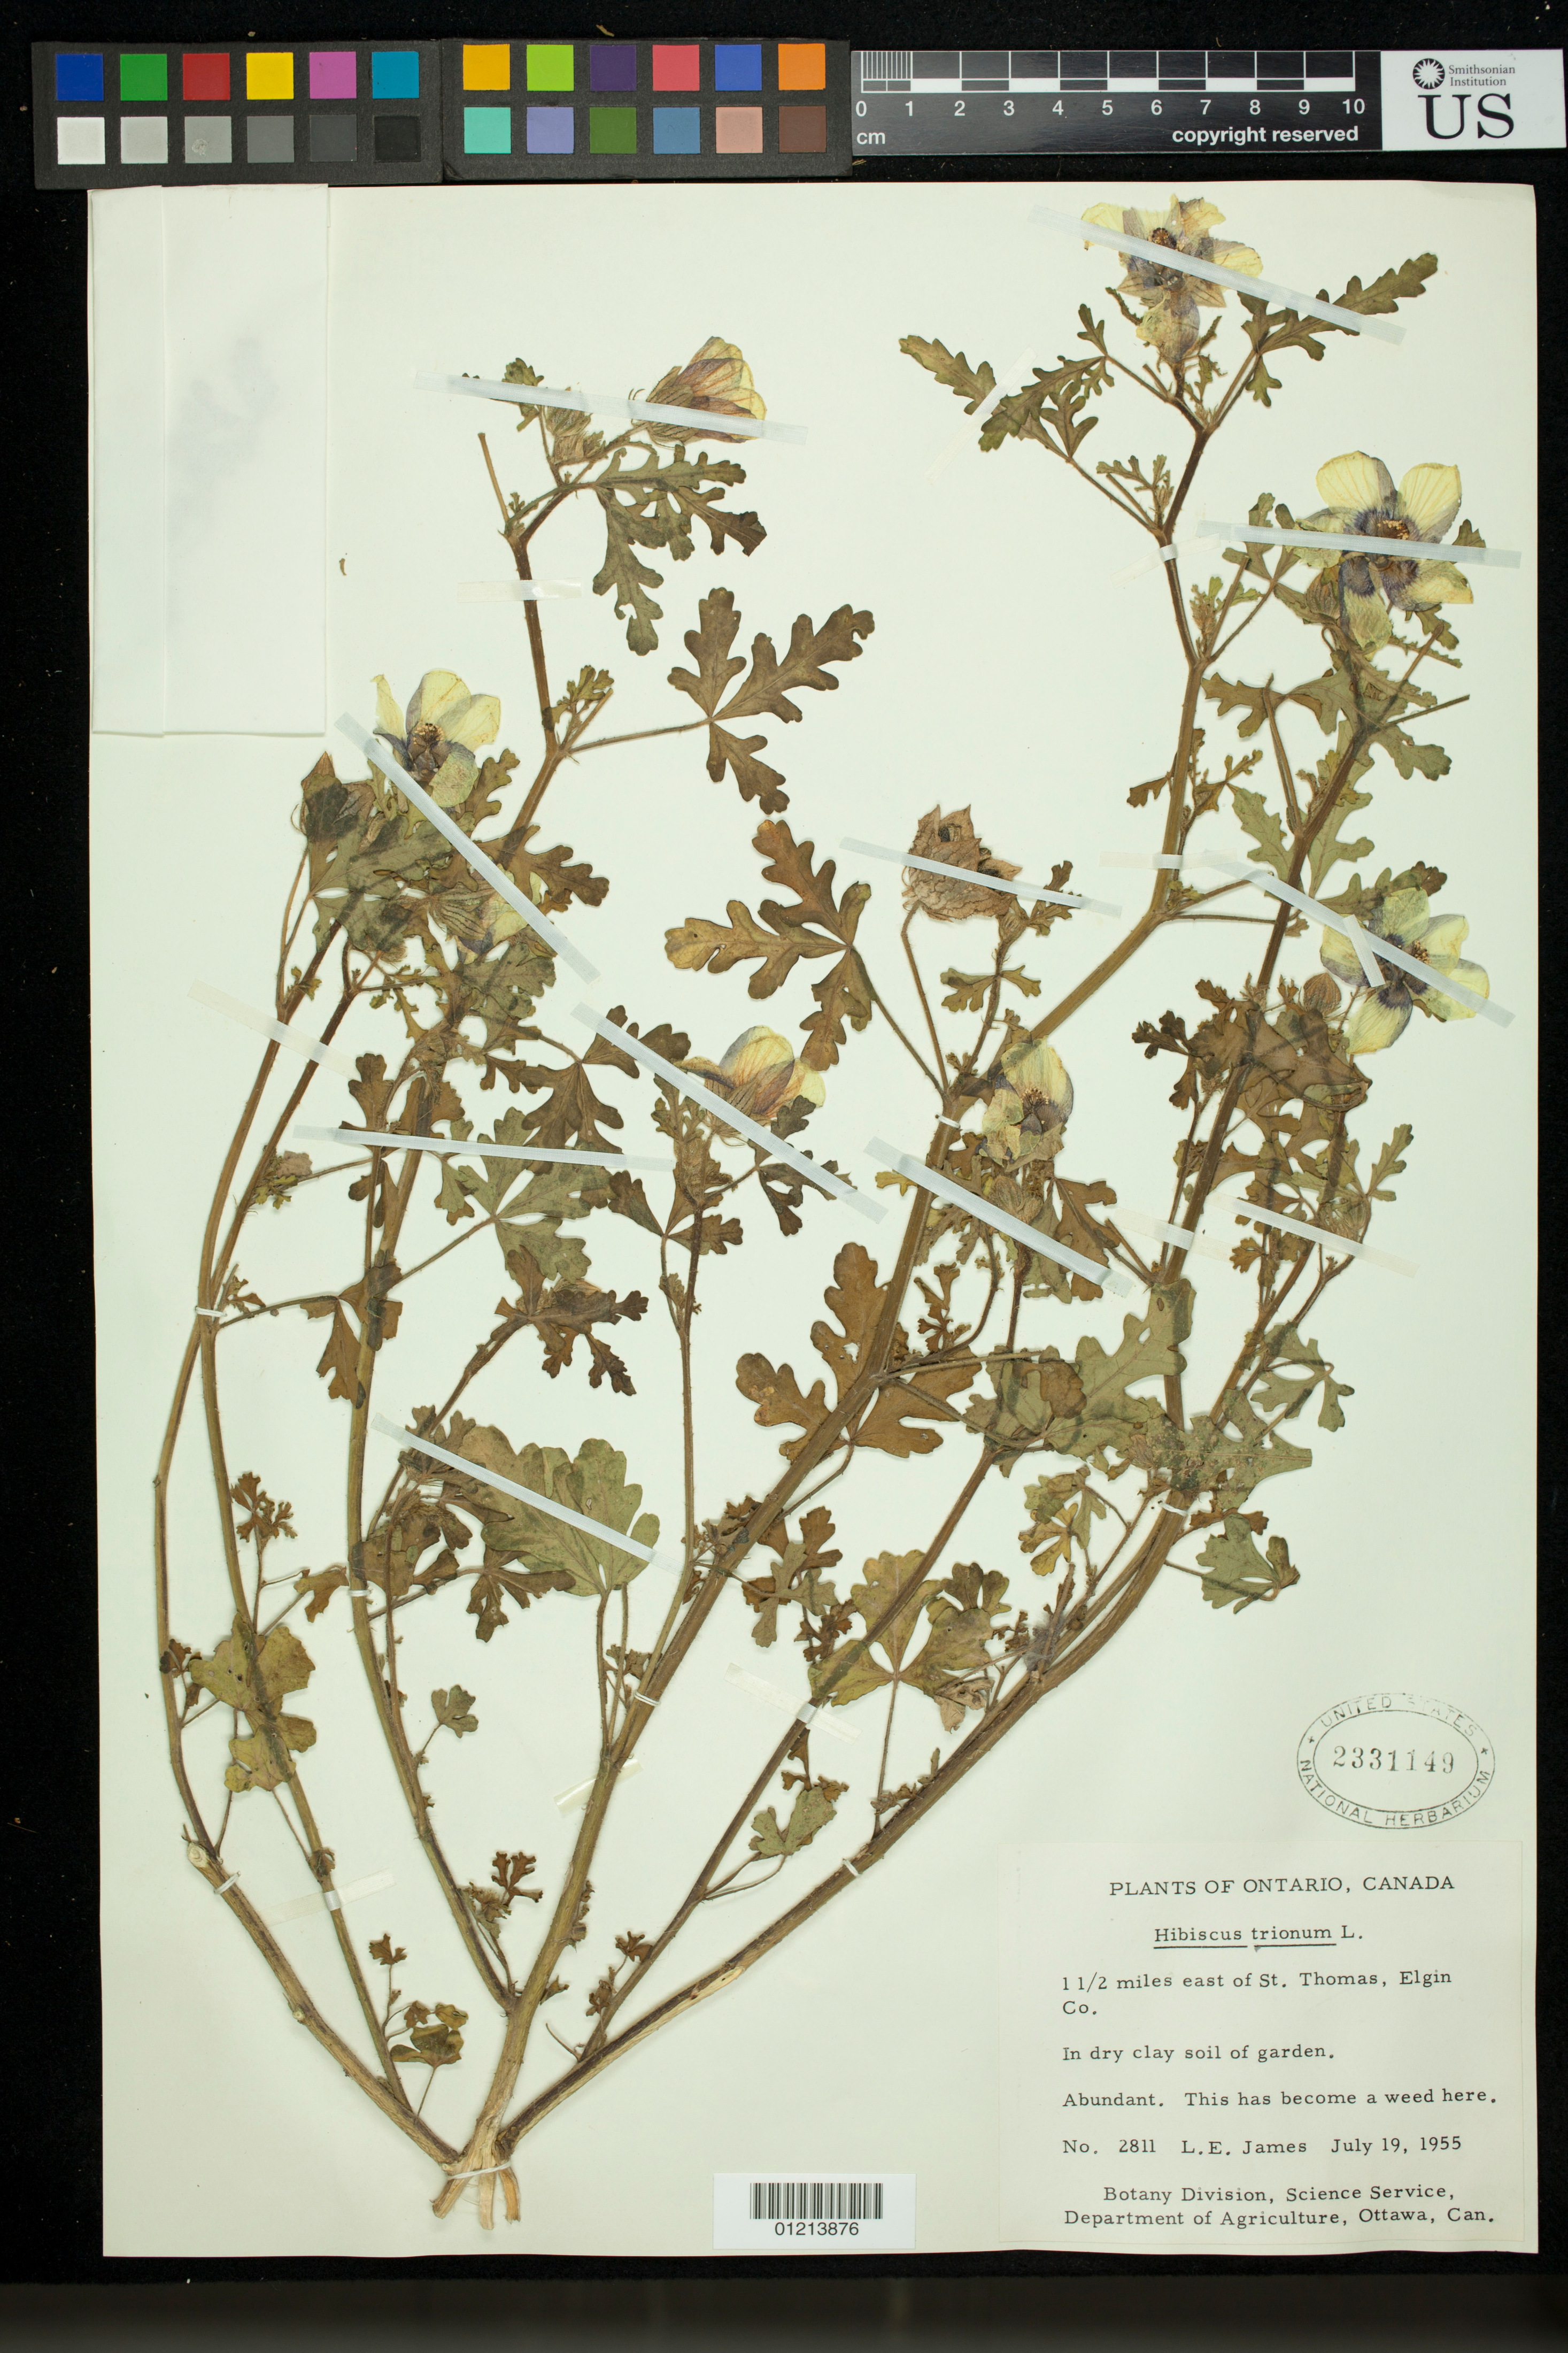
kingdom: Plantae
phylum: Tracheophyta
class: Magnoliopsida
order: Malvales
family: Malvaceae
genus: Hibiscus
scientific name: Hibiscus trionum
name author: L.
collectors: L. E. James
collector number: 2811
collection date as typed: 19 Jul 1955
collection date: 1955-07-19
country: Canada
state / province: Ontario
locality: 1½ miles east of St. Thomas, Elgin Co.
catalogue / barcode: US 2331149